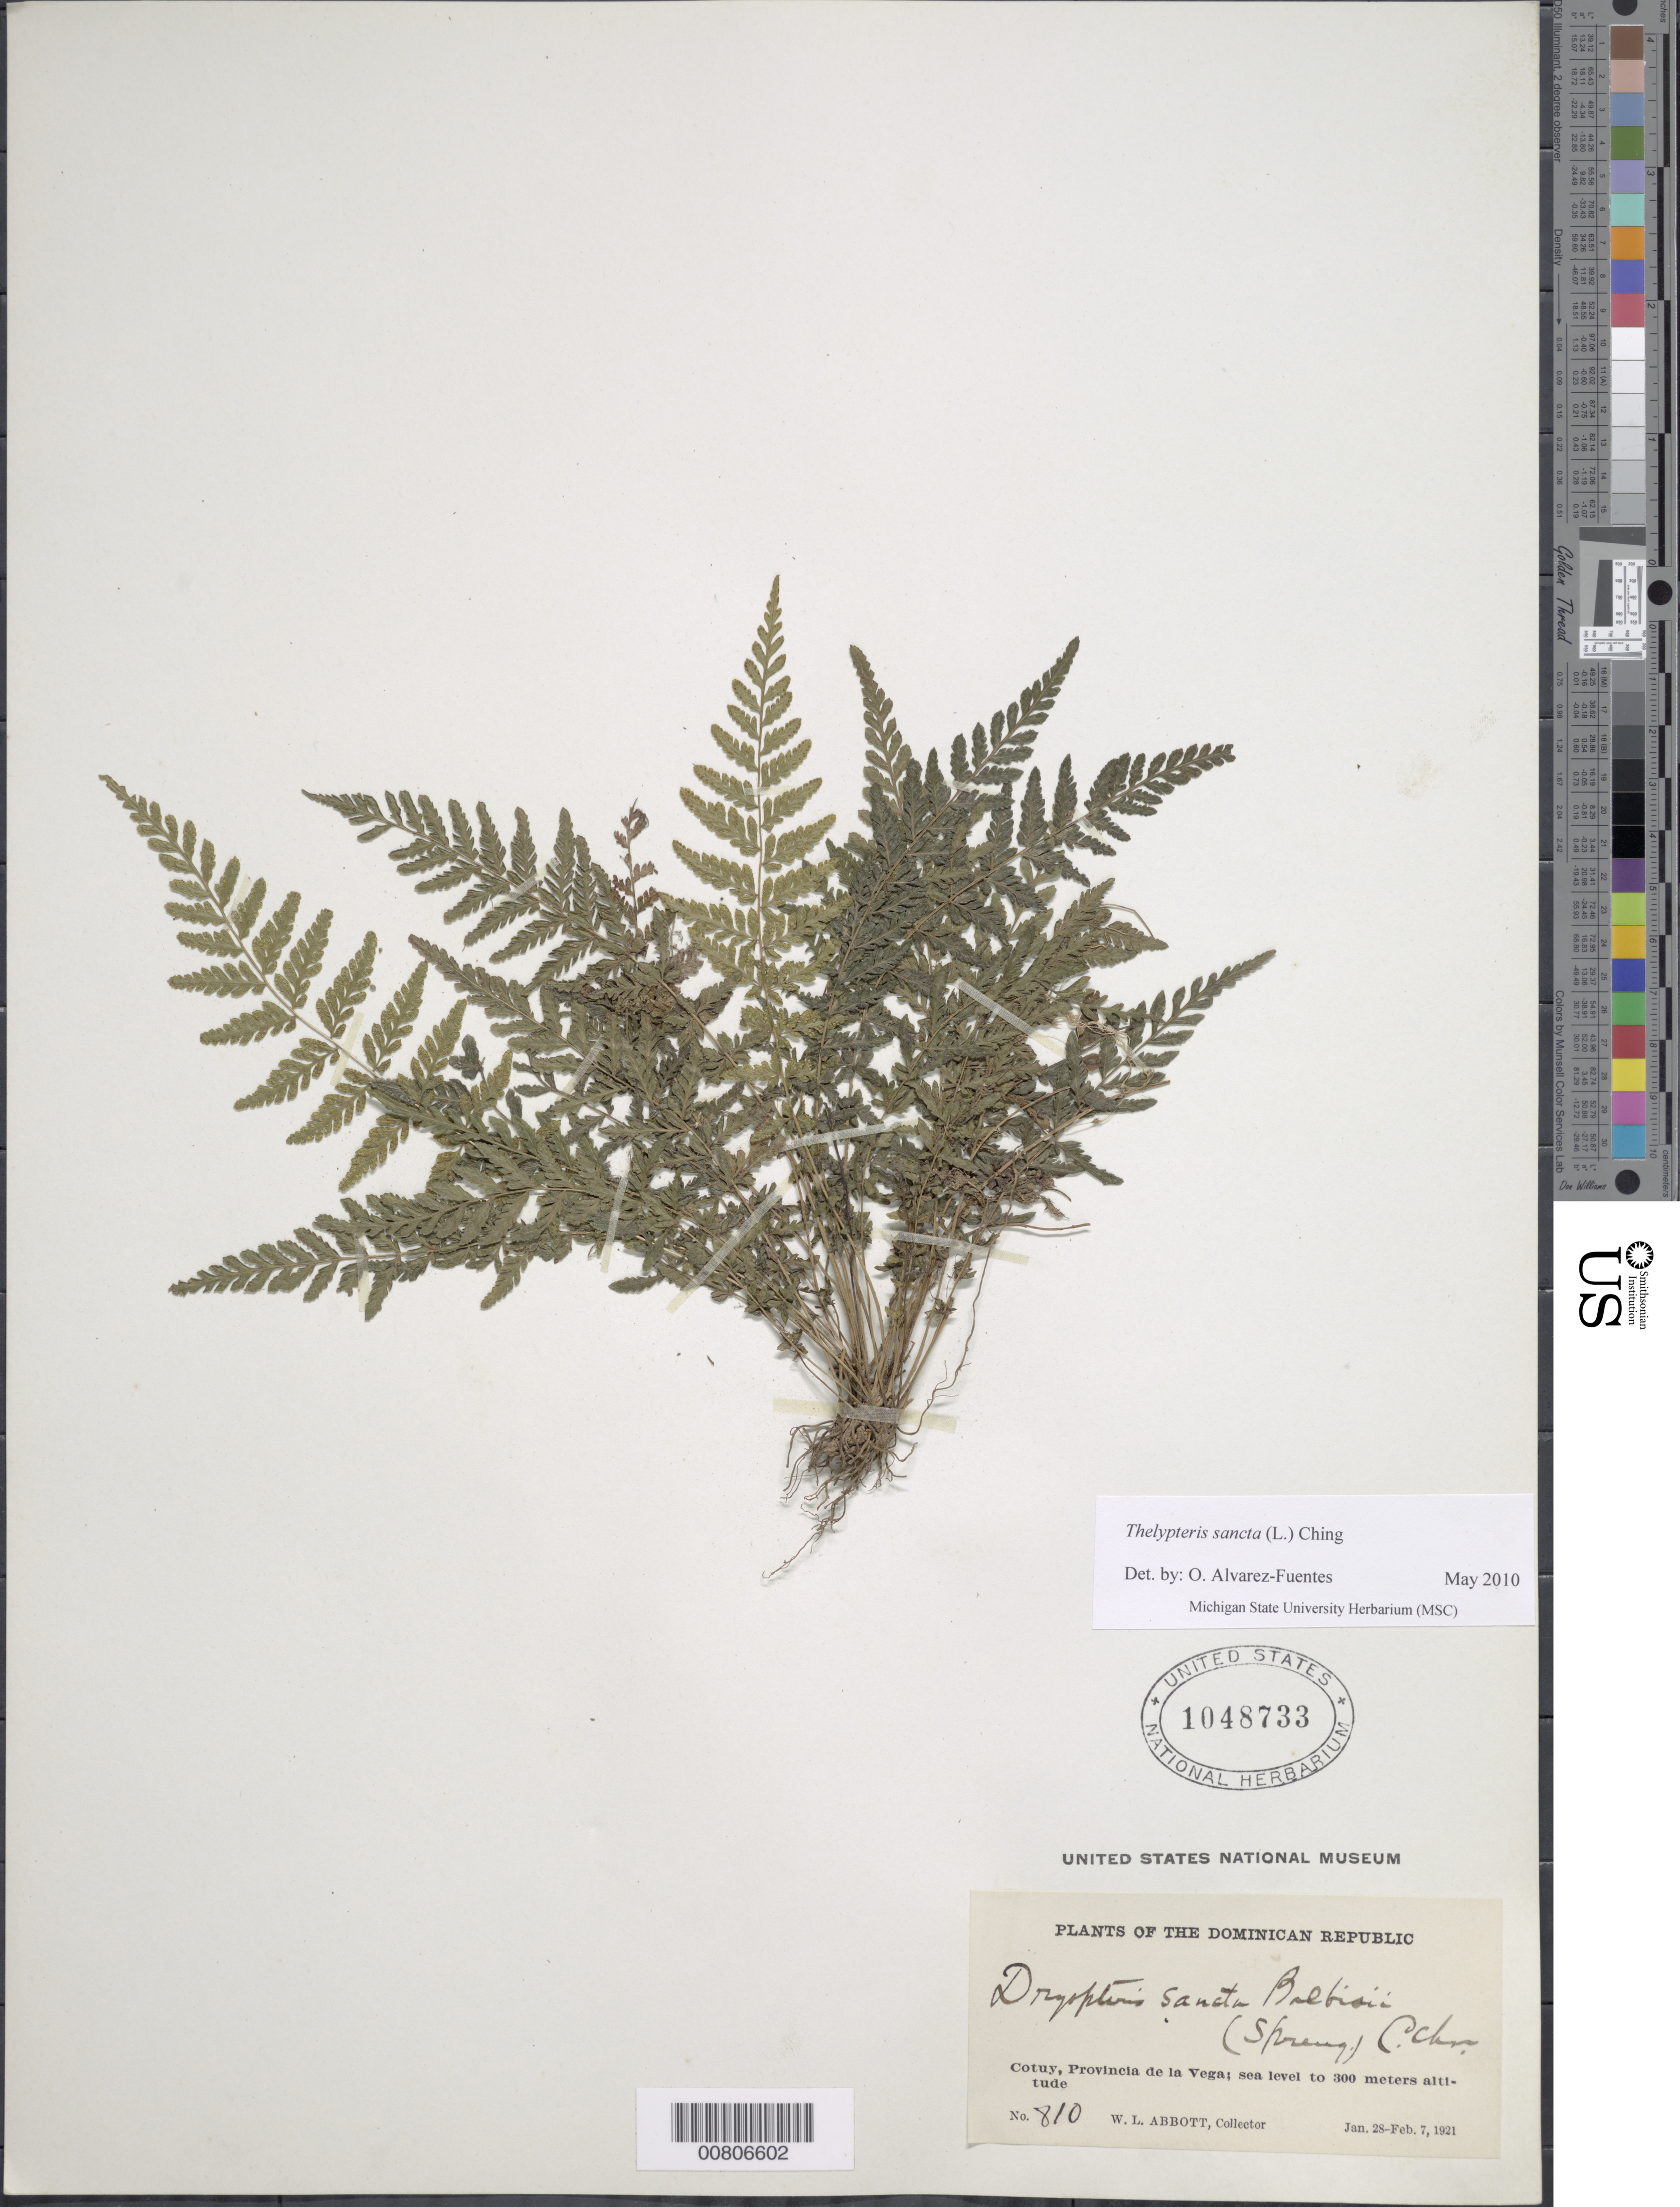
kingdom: Plantae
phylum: Tracheophyta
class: Polypodiopsida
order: Polypodiales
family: Thelypteridaceae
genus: Amauropelta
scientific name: Amauropelta sancta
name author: (L.) Pic. Serm.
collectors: W. L. Abbott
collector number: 810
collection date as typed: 28 Jan 1921 to 07 Feb 1921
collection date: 1921-01-28/1921-02-07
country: Dominican Republic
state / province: La Vega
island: Hispaniola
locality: Cotuy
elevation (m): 0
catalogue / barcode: US 1048733